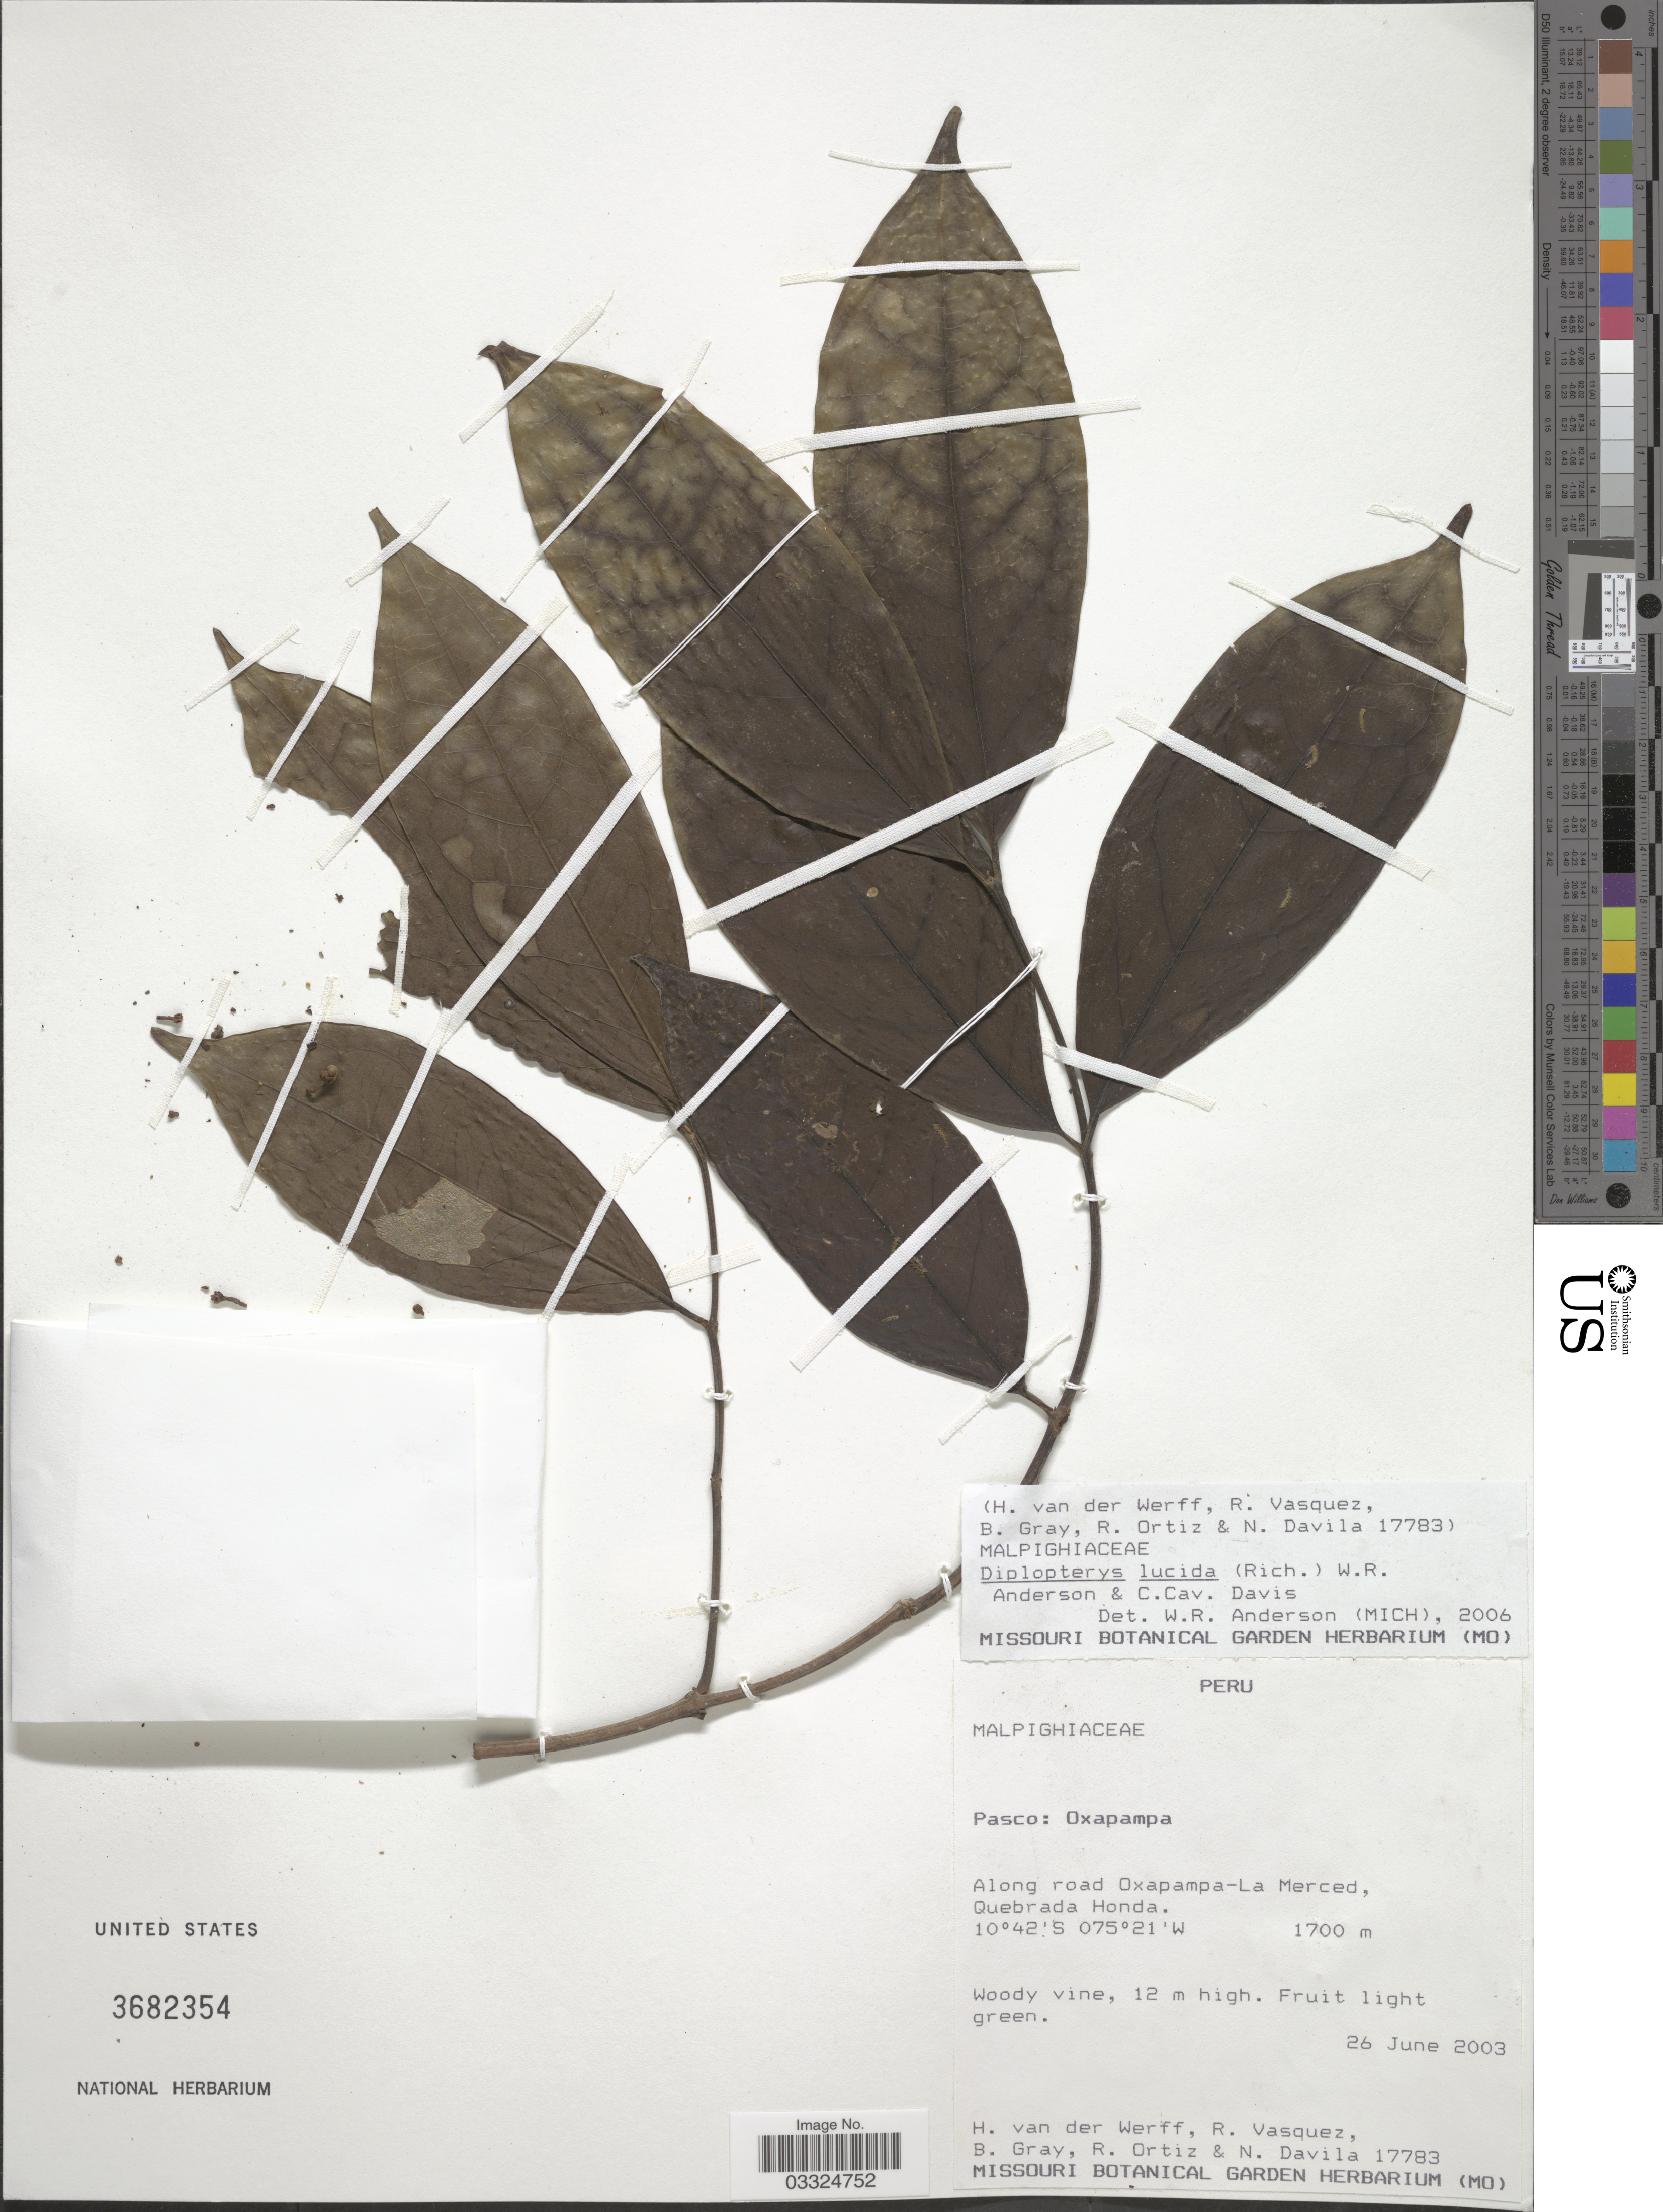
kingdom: Plantae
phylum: Tracheophyta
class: Magnoliopsida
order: Malpighiales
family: Malpighiaceae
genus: Diplopterys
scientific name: Diplopterys lucida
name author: (Nied.) W.R. Anderson & C. Davis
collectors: H. van der Werff, R. Vasquez, B. Gray, R. Ortiz & N. Dávila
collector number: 17783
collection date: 2003-06-26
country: Peru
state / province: Pasco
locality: Oxapampa. Along road Oxapampa-La Merced, Quebrada Honda.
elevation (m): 1700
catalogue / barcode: US 3682354